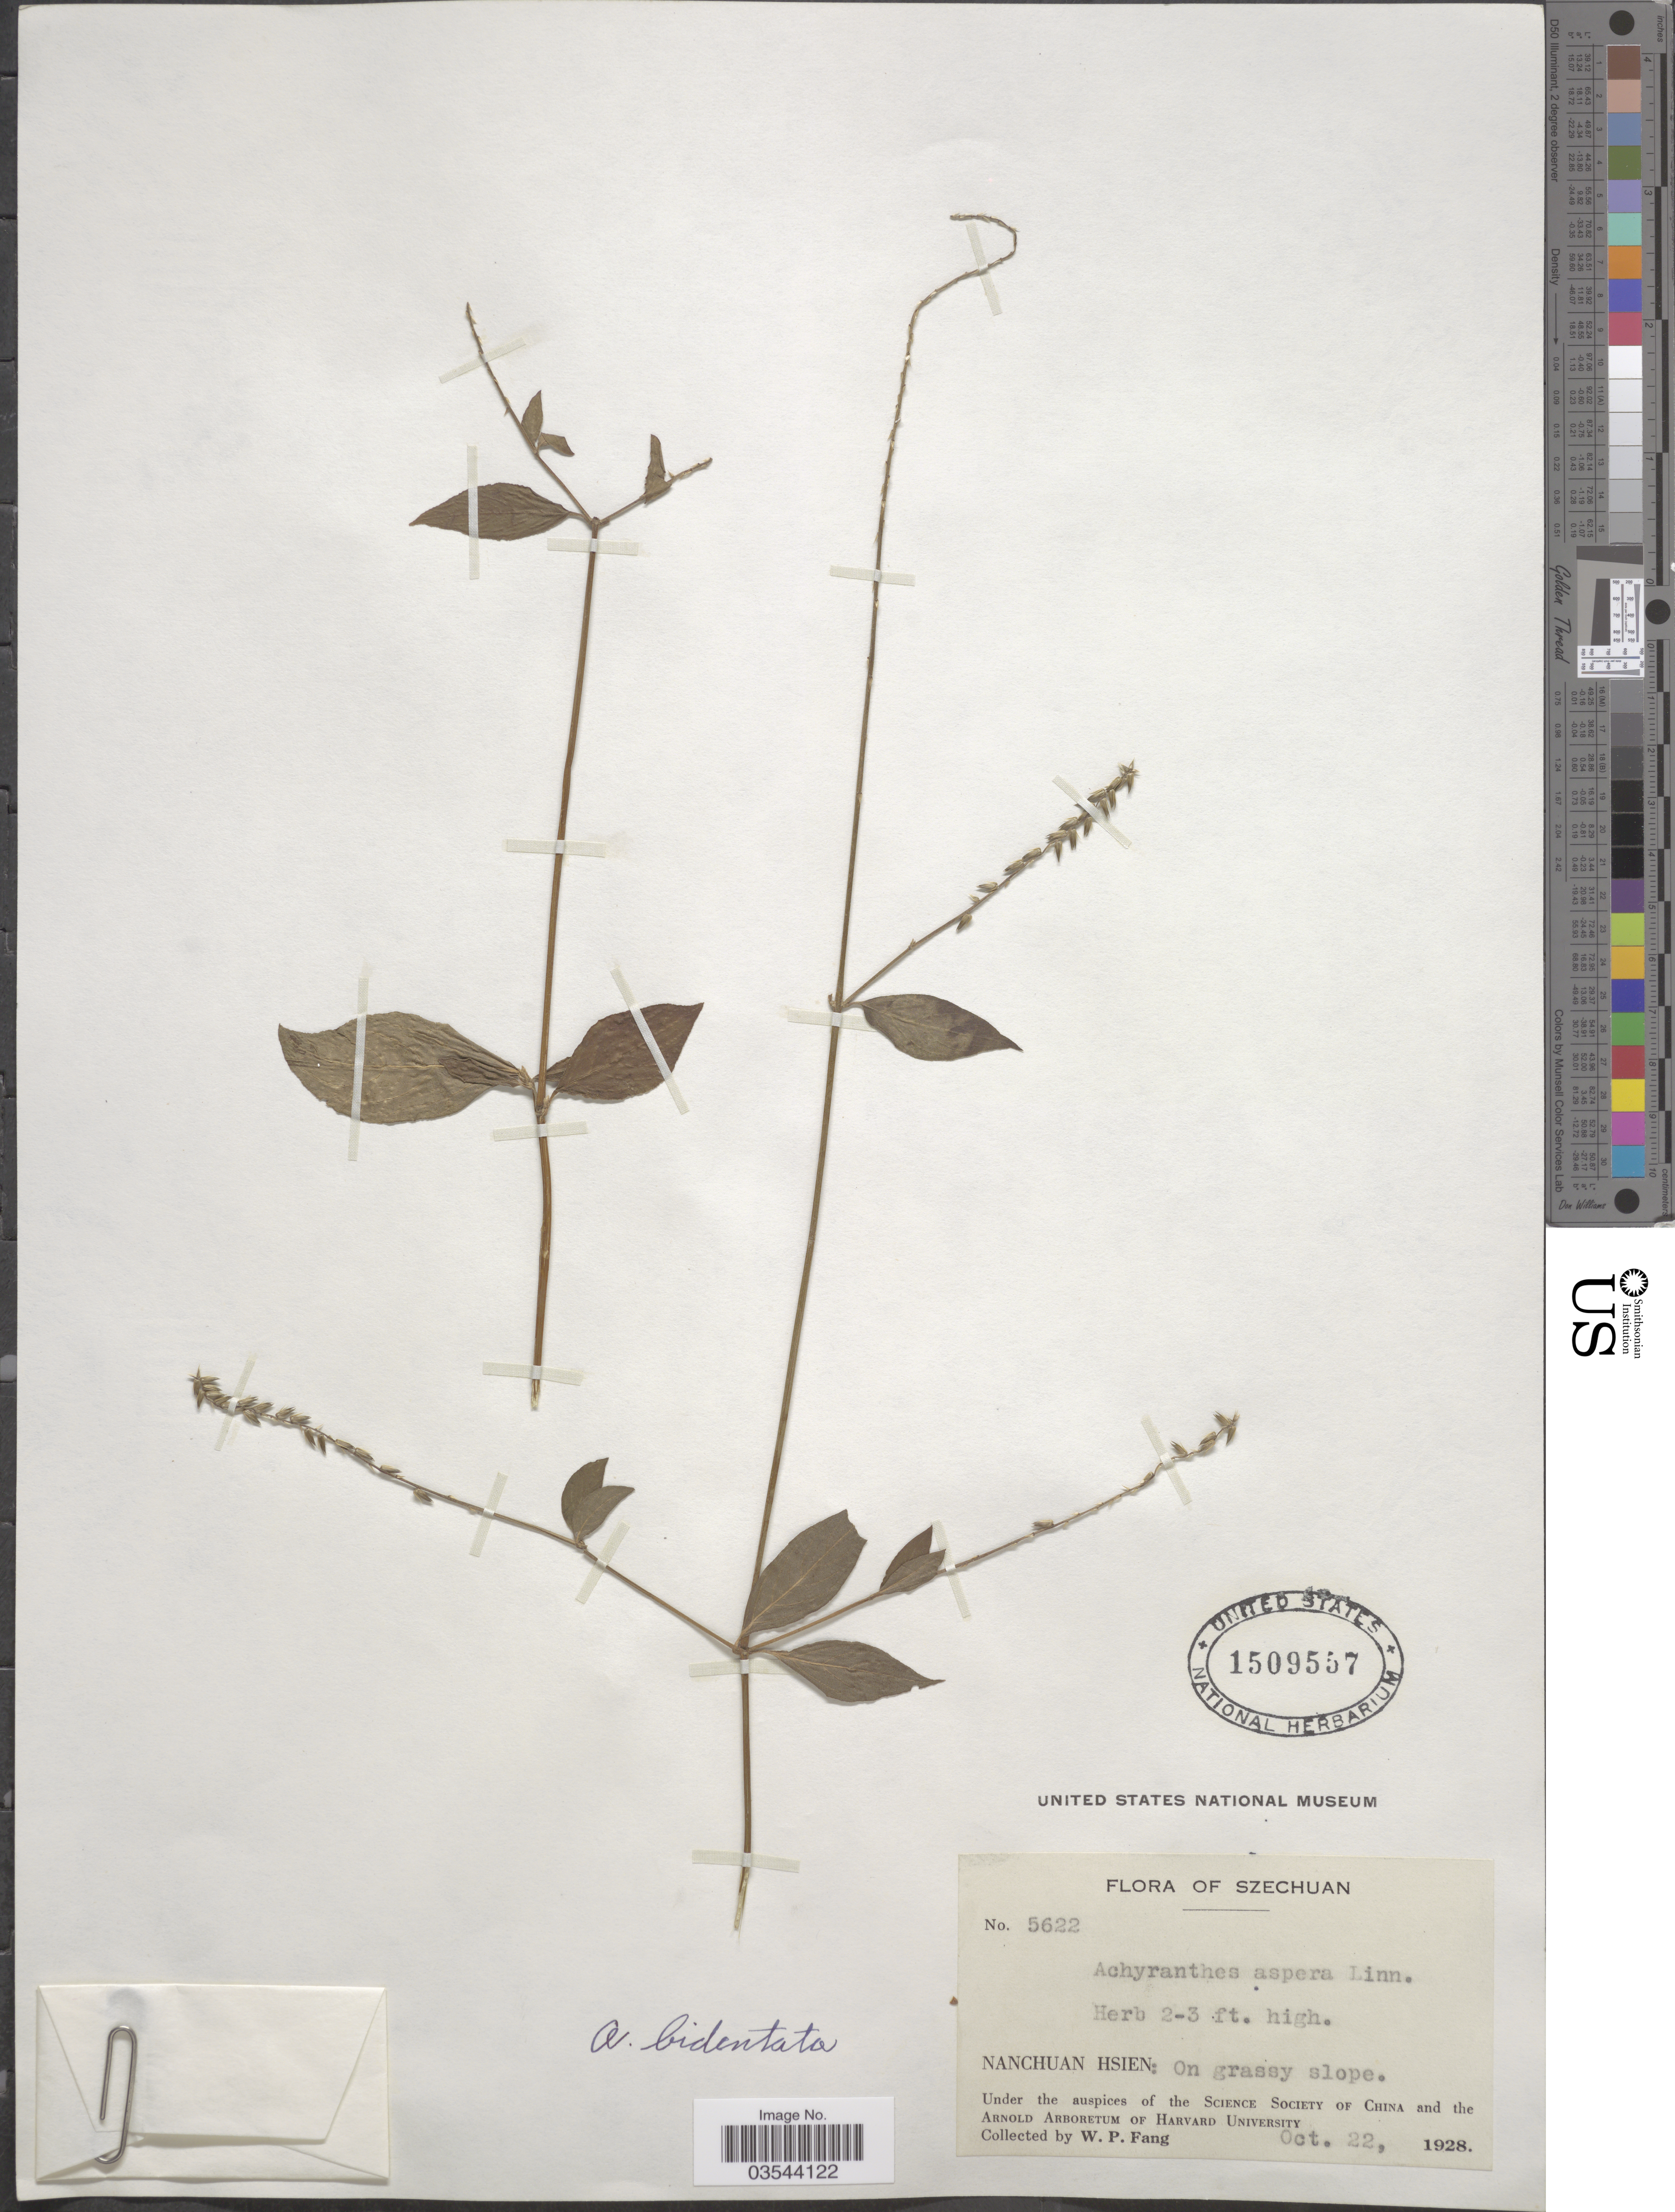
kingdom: Plantae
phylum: Tracheophyta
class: Magnoliopsida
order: Caryophyllales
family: Amaranthaceae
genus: Achyranthes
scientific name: Achyranthes bidentata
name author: Blume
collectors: W. P. Fang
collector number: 5622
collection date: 1928-10-22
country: China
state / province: Sichuan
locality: Szechuan. Nanchuan Hsien: On grassy slope.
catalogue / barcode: US 1509557